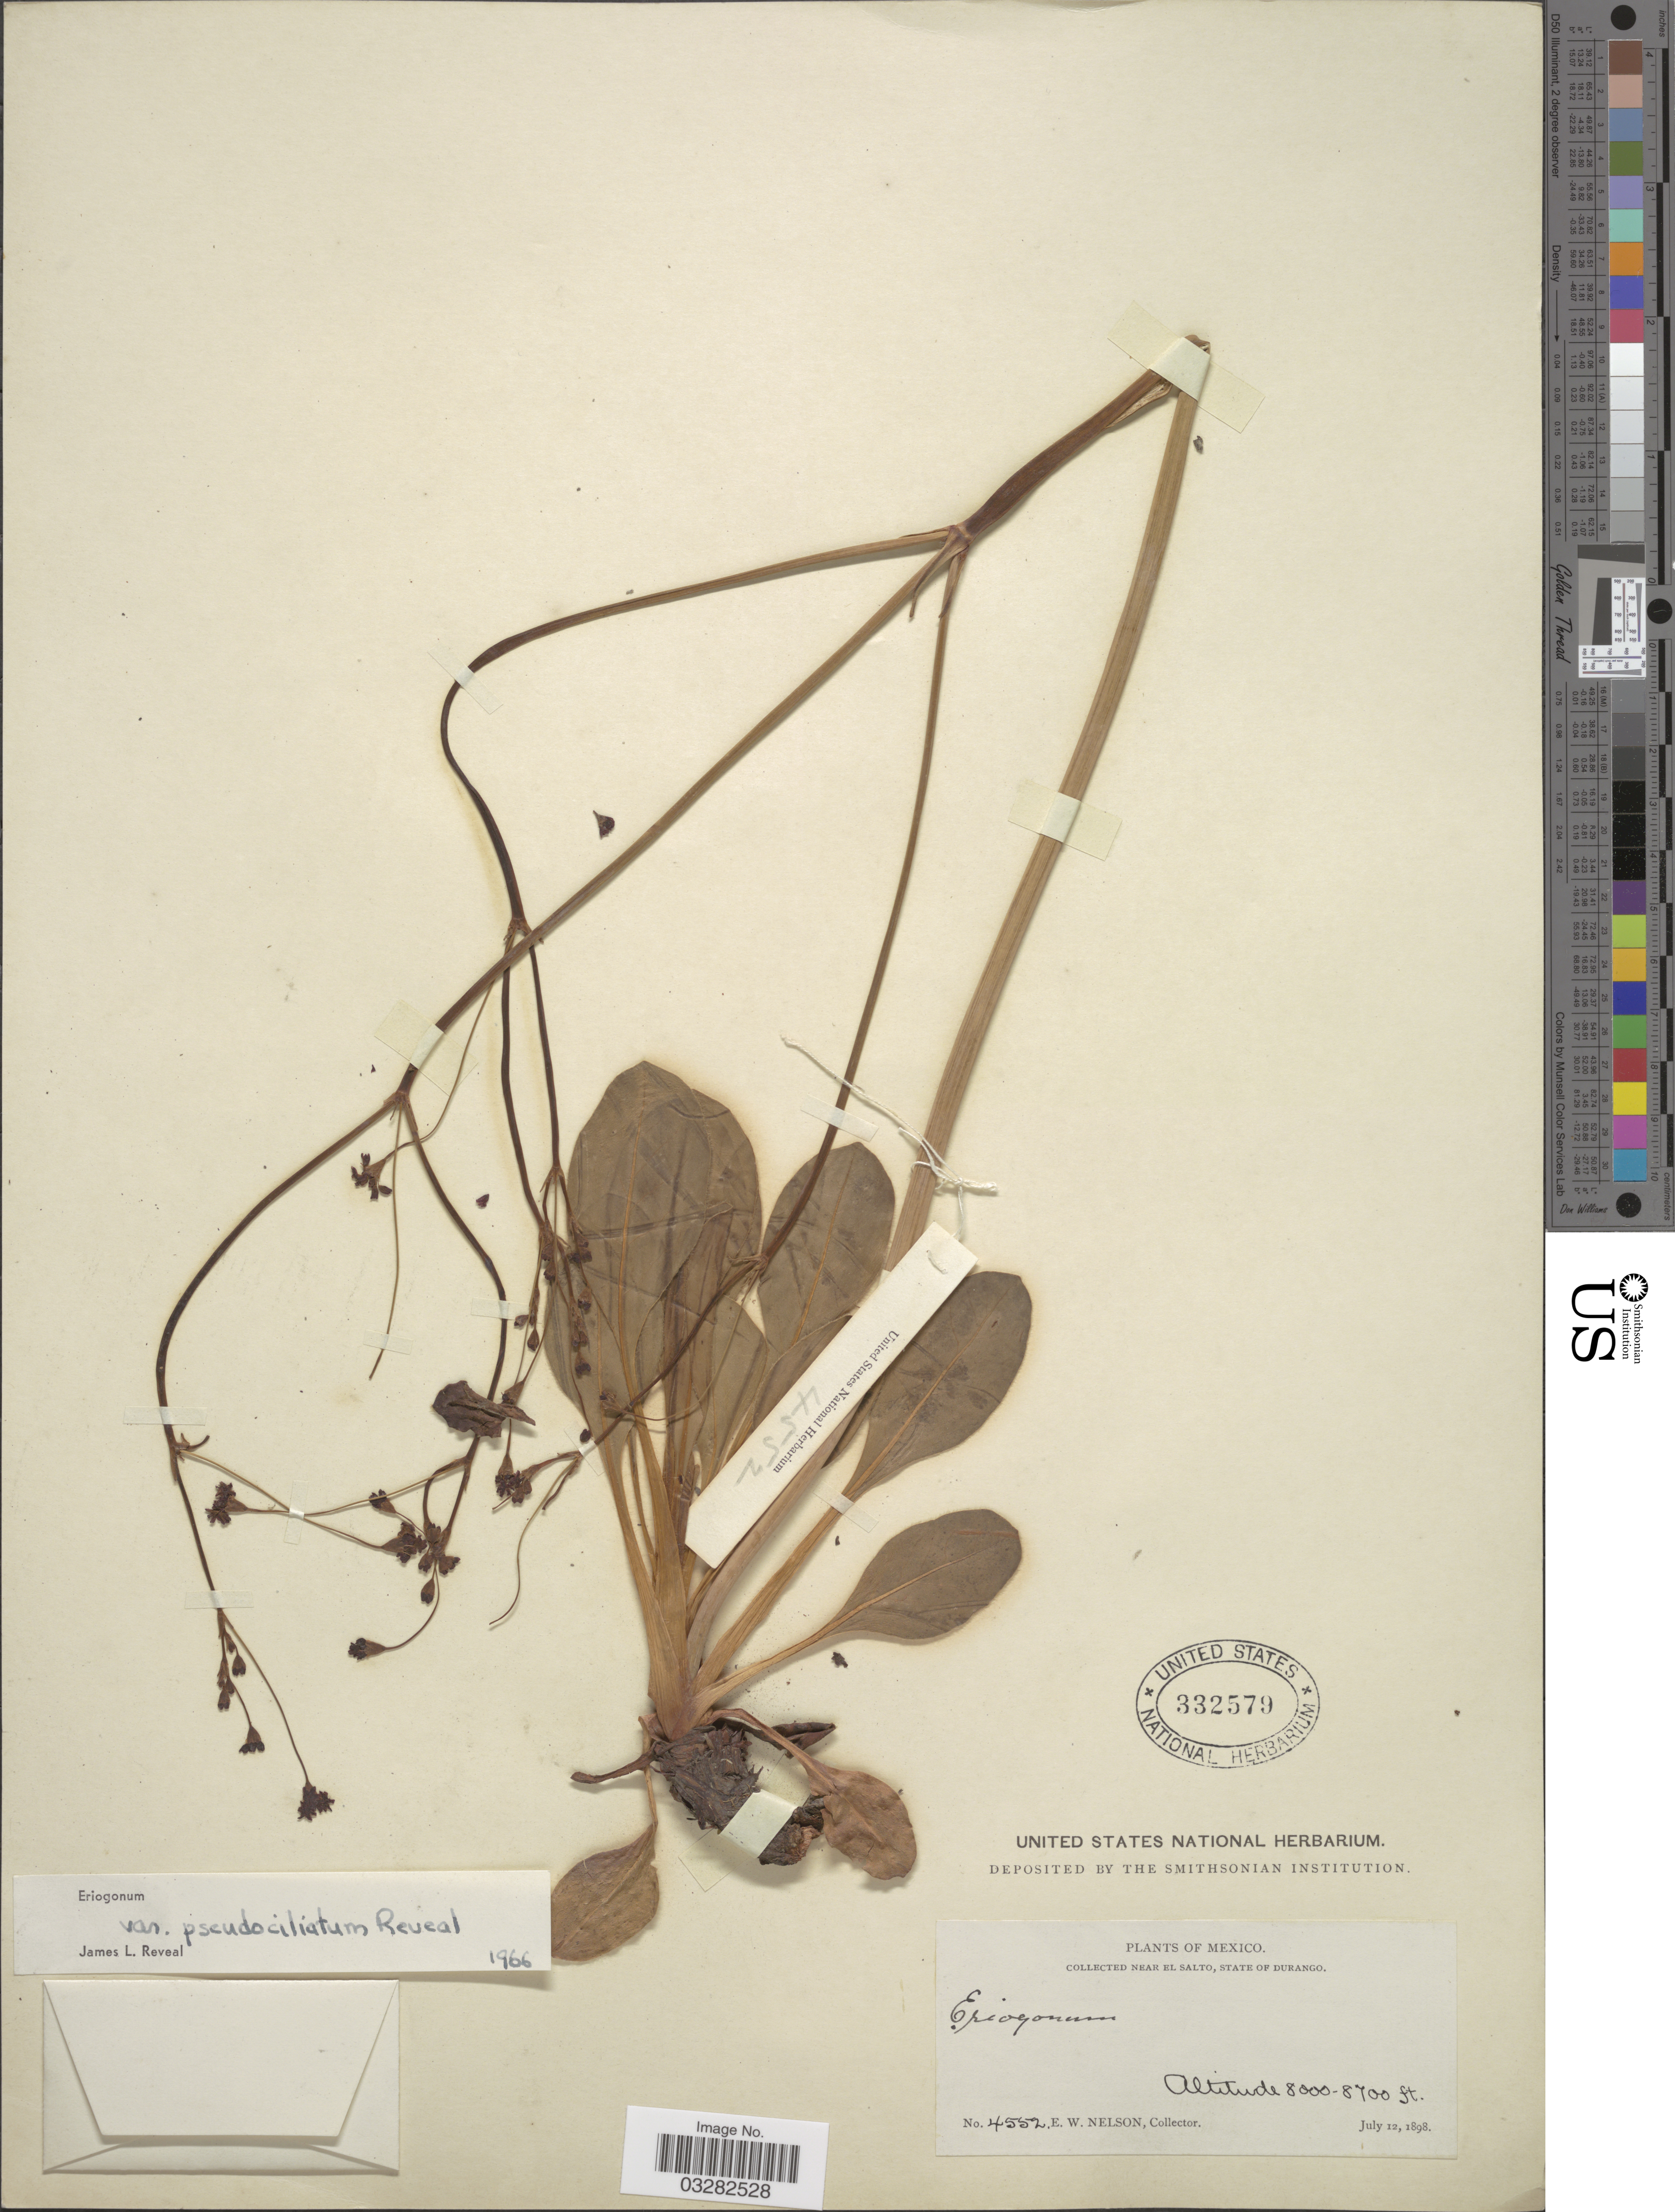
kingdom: Plantae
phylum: Tracheophyta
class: Magnoliopsida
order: Caryophyllales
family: Polygonaceae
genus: Eriogonum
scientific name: Eriogonum atrorubens var. pseudociliatum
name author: Reveal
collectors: E. W. Nelson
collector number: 4552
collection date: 1898-07-12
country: Mexico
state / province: Durango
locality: Near El Salto.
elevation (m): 2438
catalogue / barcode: US 332579